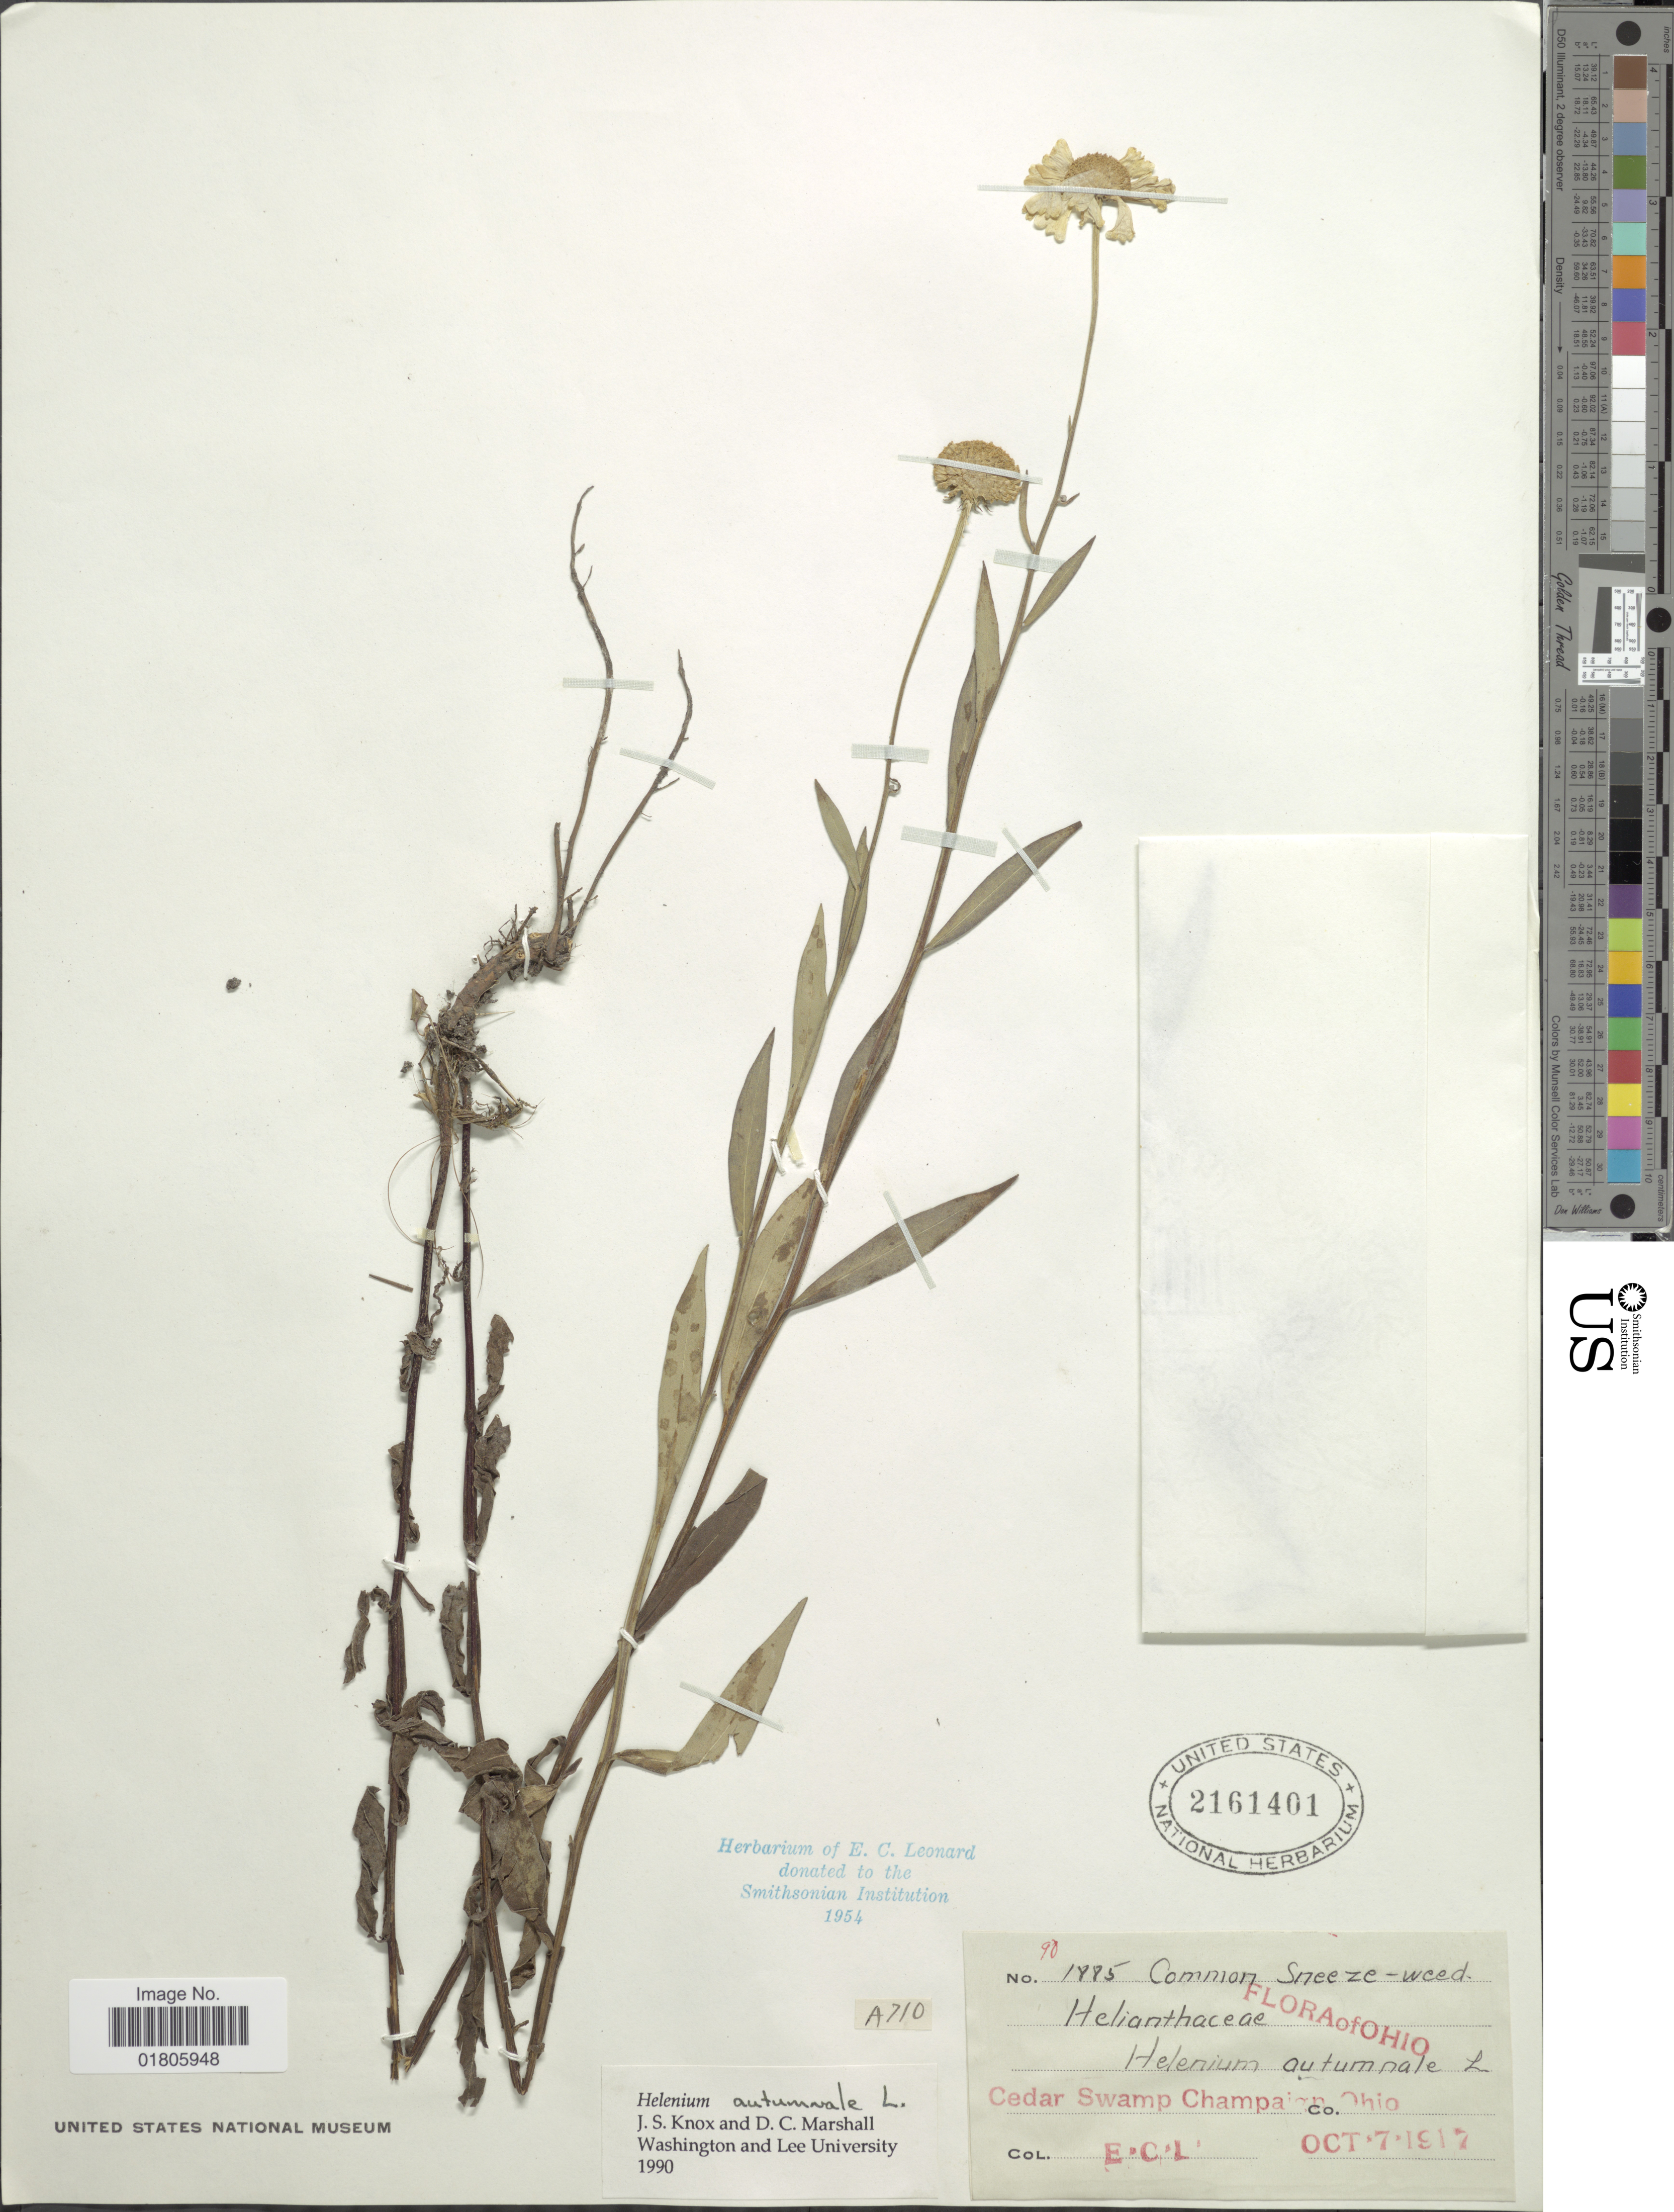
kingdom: Plantae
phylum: Tracheophyta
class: Magnoliopsida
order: Asterales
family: Asteraceae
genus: Helenium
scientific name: Helenium autumnale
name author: L.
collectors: E. C. Leonard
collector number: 1885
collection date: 1917-10-07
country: United States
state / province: Ohio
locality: Cedar Swwamp Champaign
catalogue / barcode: US 2161401